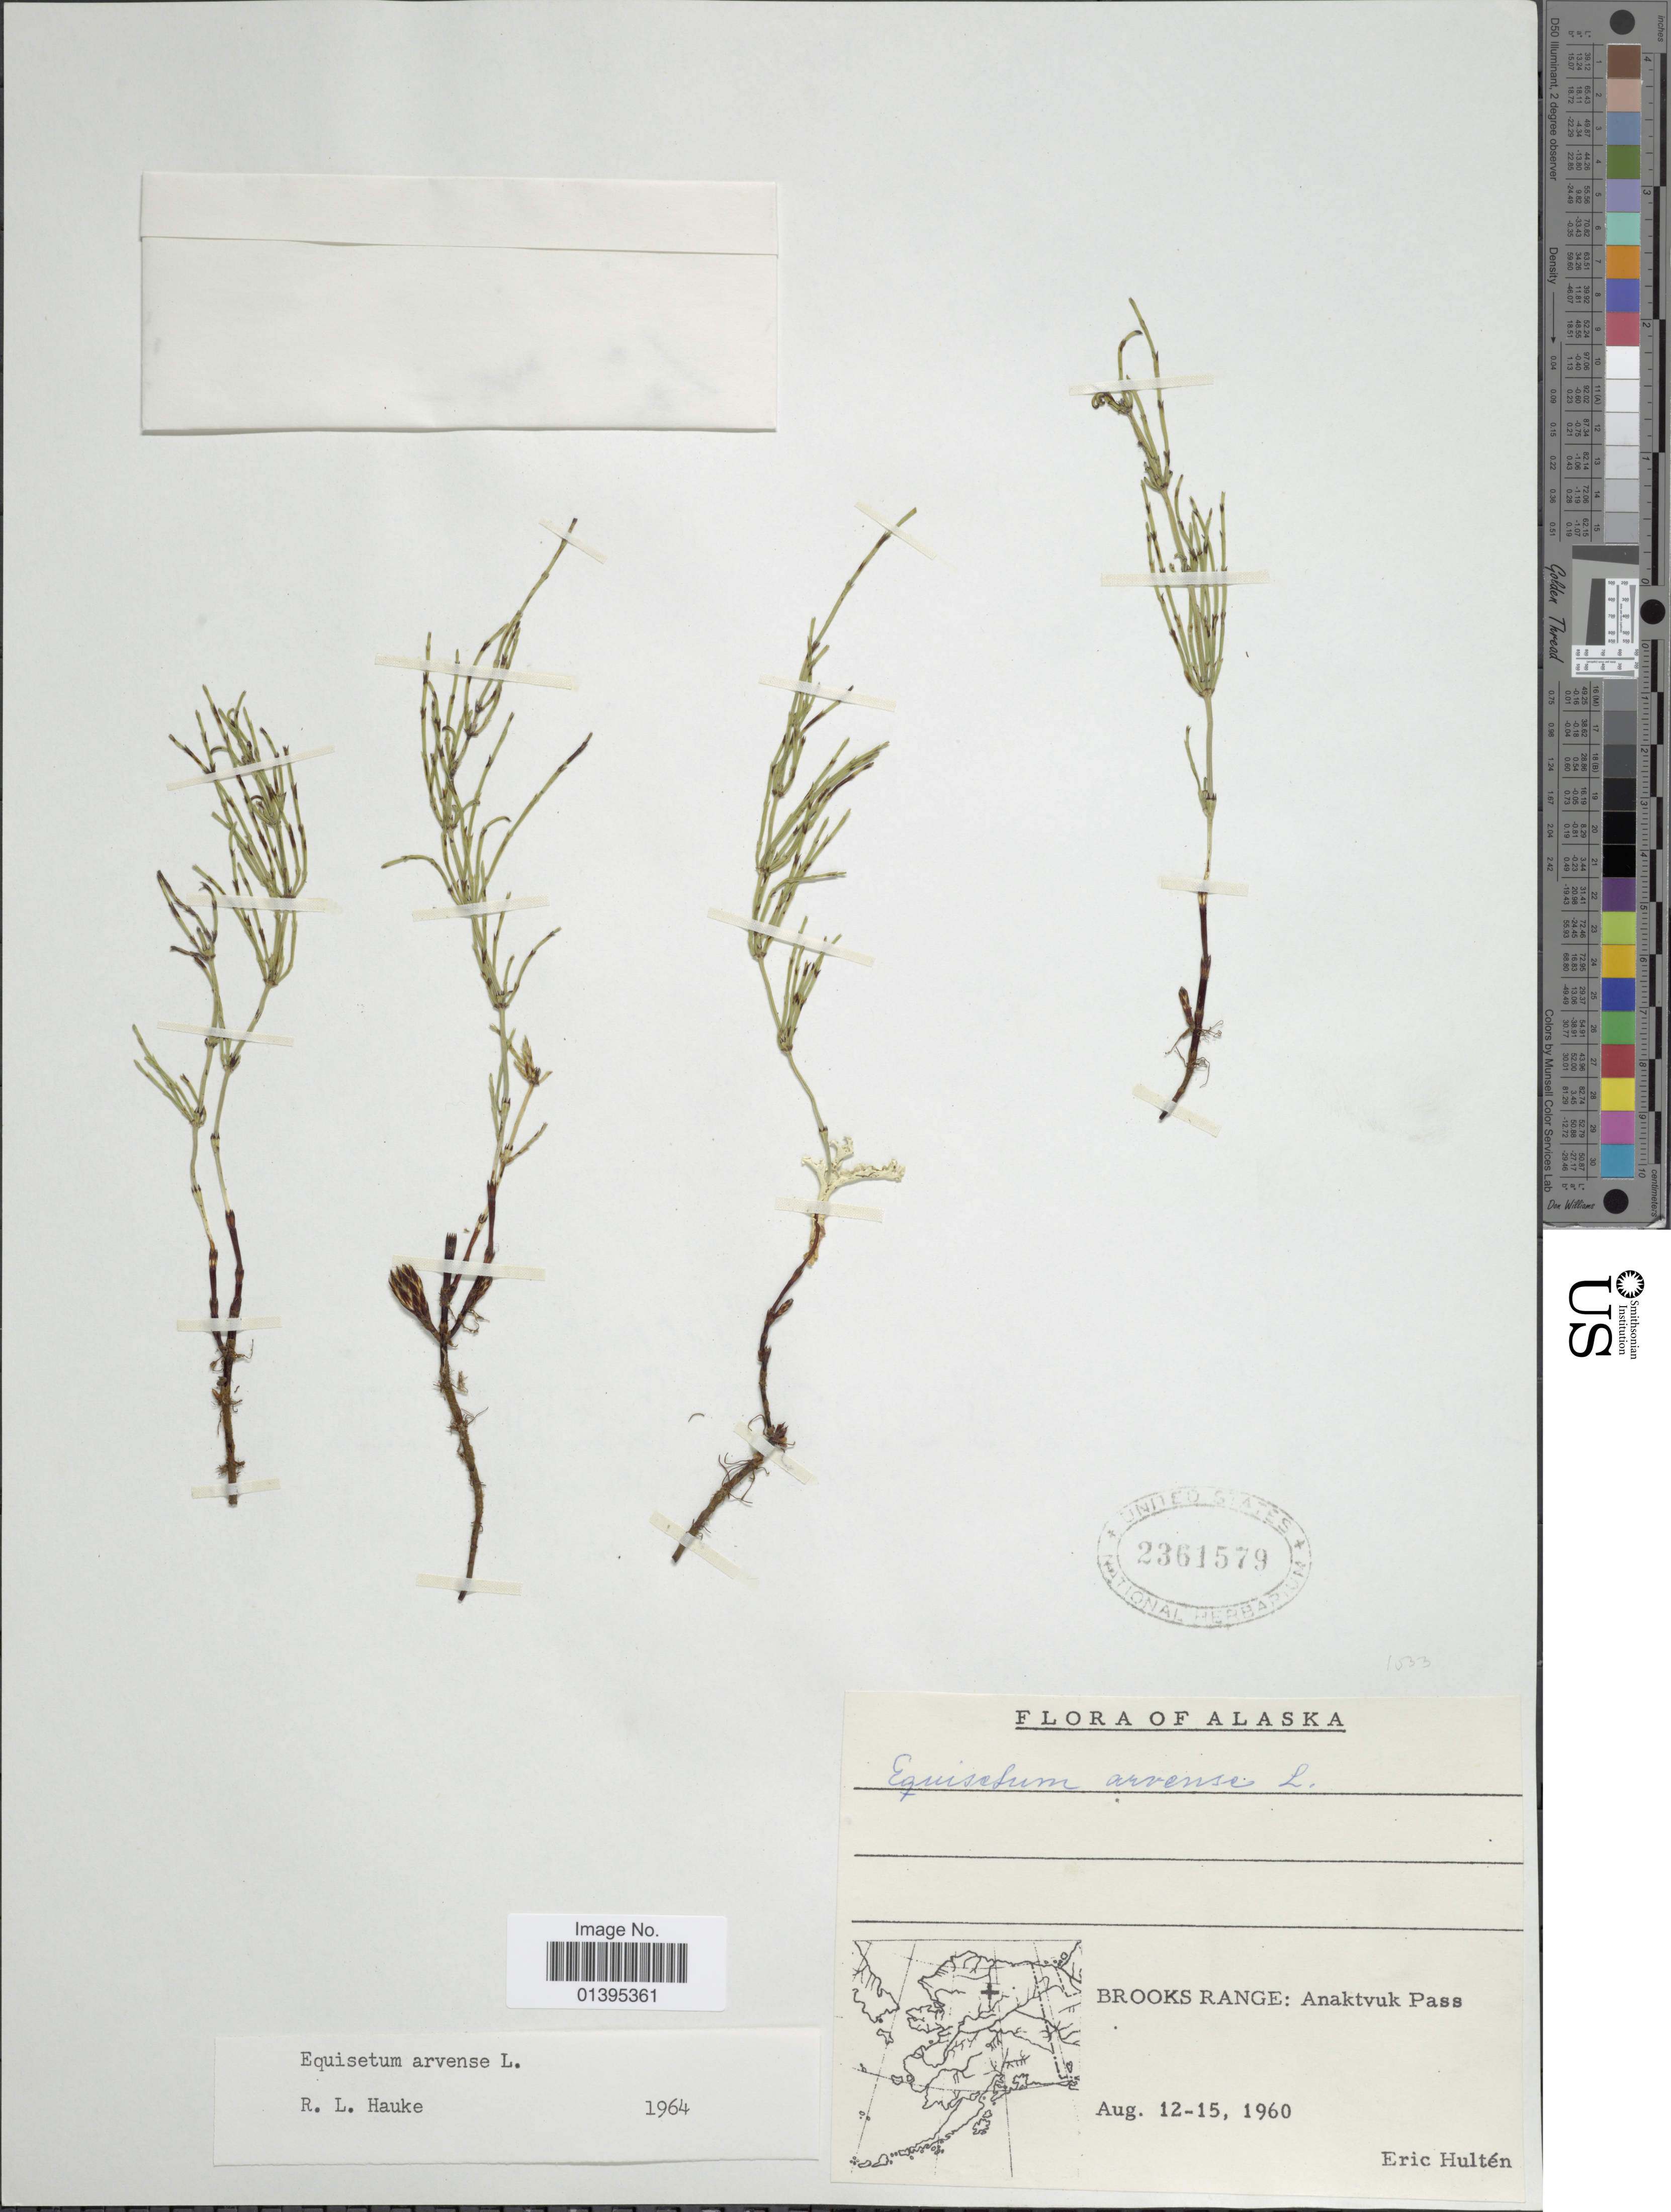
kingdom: Plantae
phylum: Tracheophyta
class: Polypodiopsida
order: Equisetales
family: Equisetaceae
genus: Equisetum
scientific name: Equisetum arvense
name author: L.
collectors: E. G. Hultén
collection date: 1960-08-12/1960-08-15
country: United States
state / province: Alaska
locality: Brooks Range: Anaktvuk Pass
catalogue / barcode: US 2361579